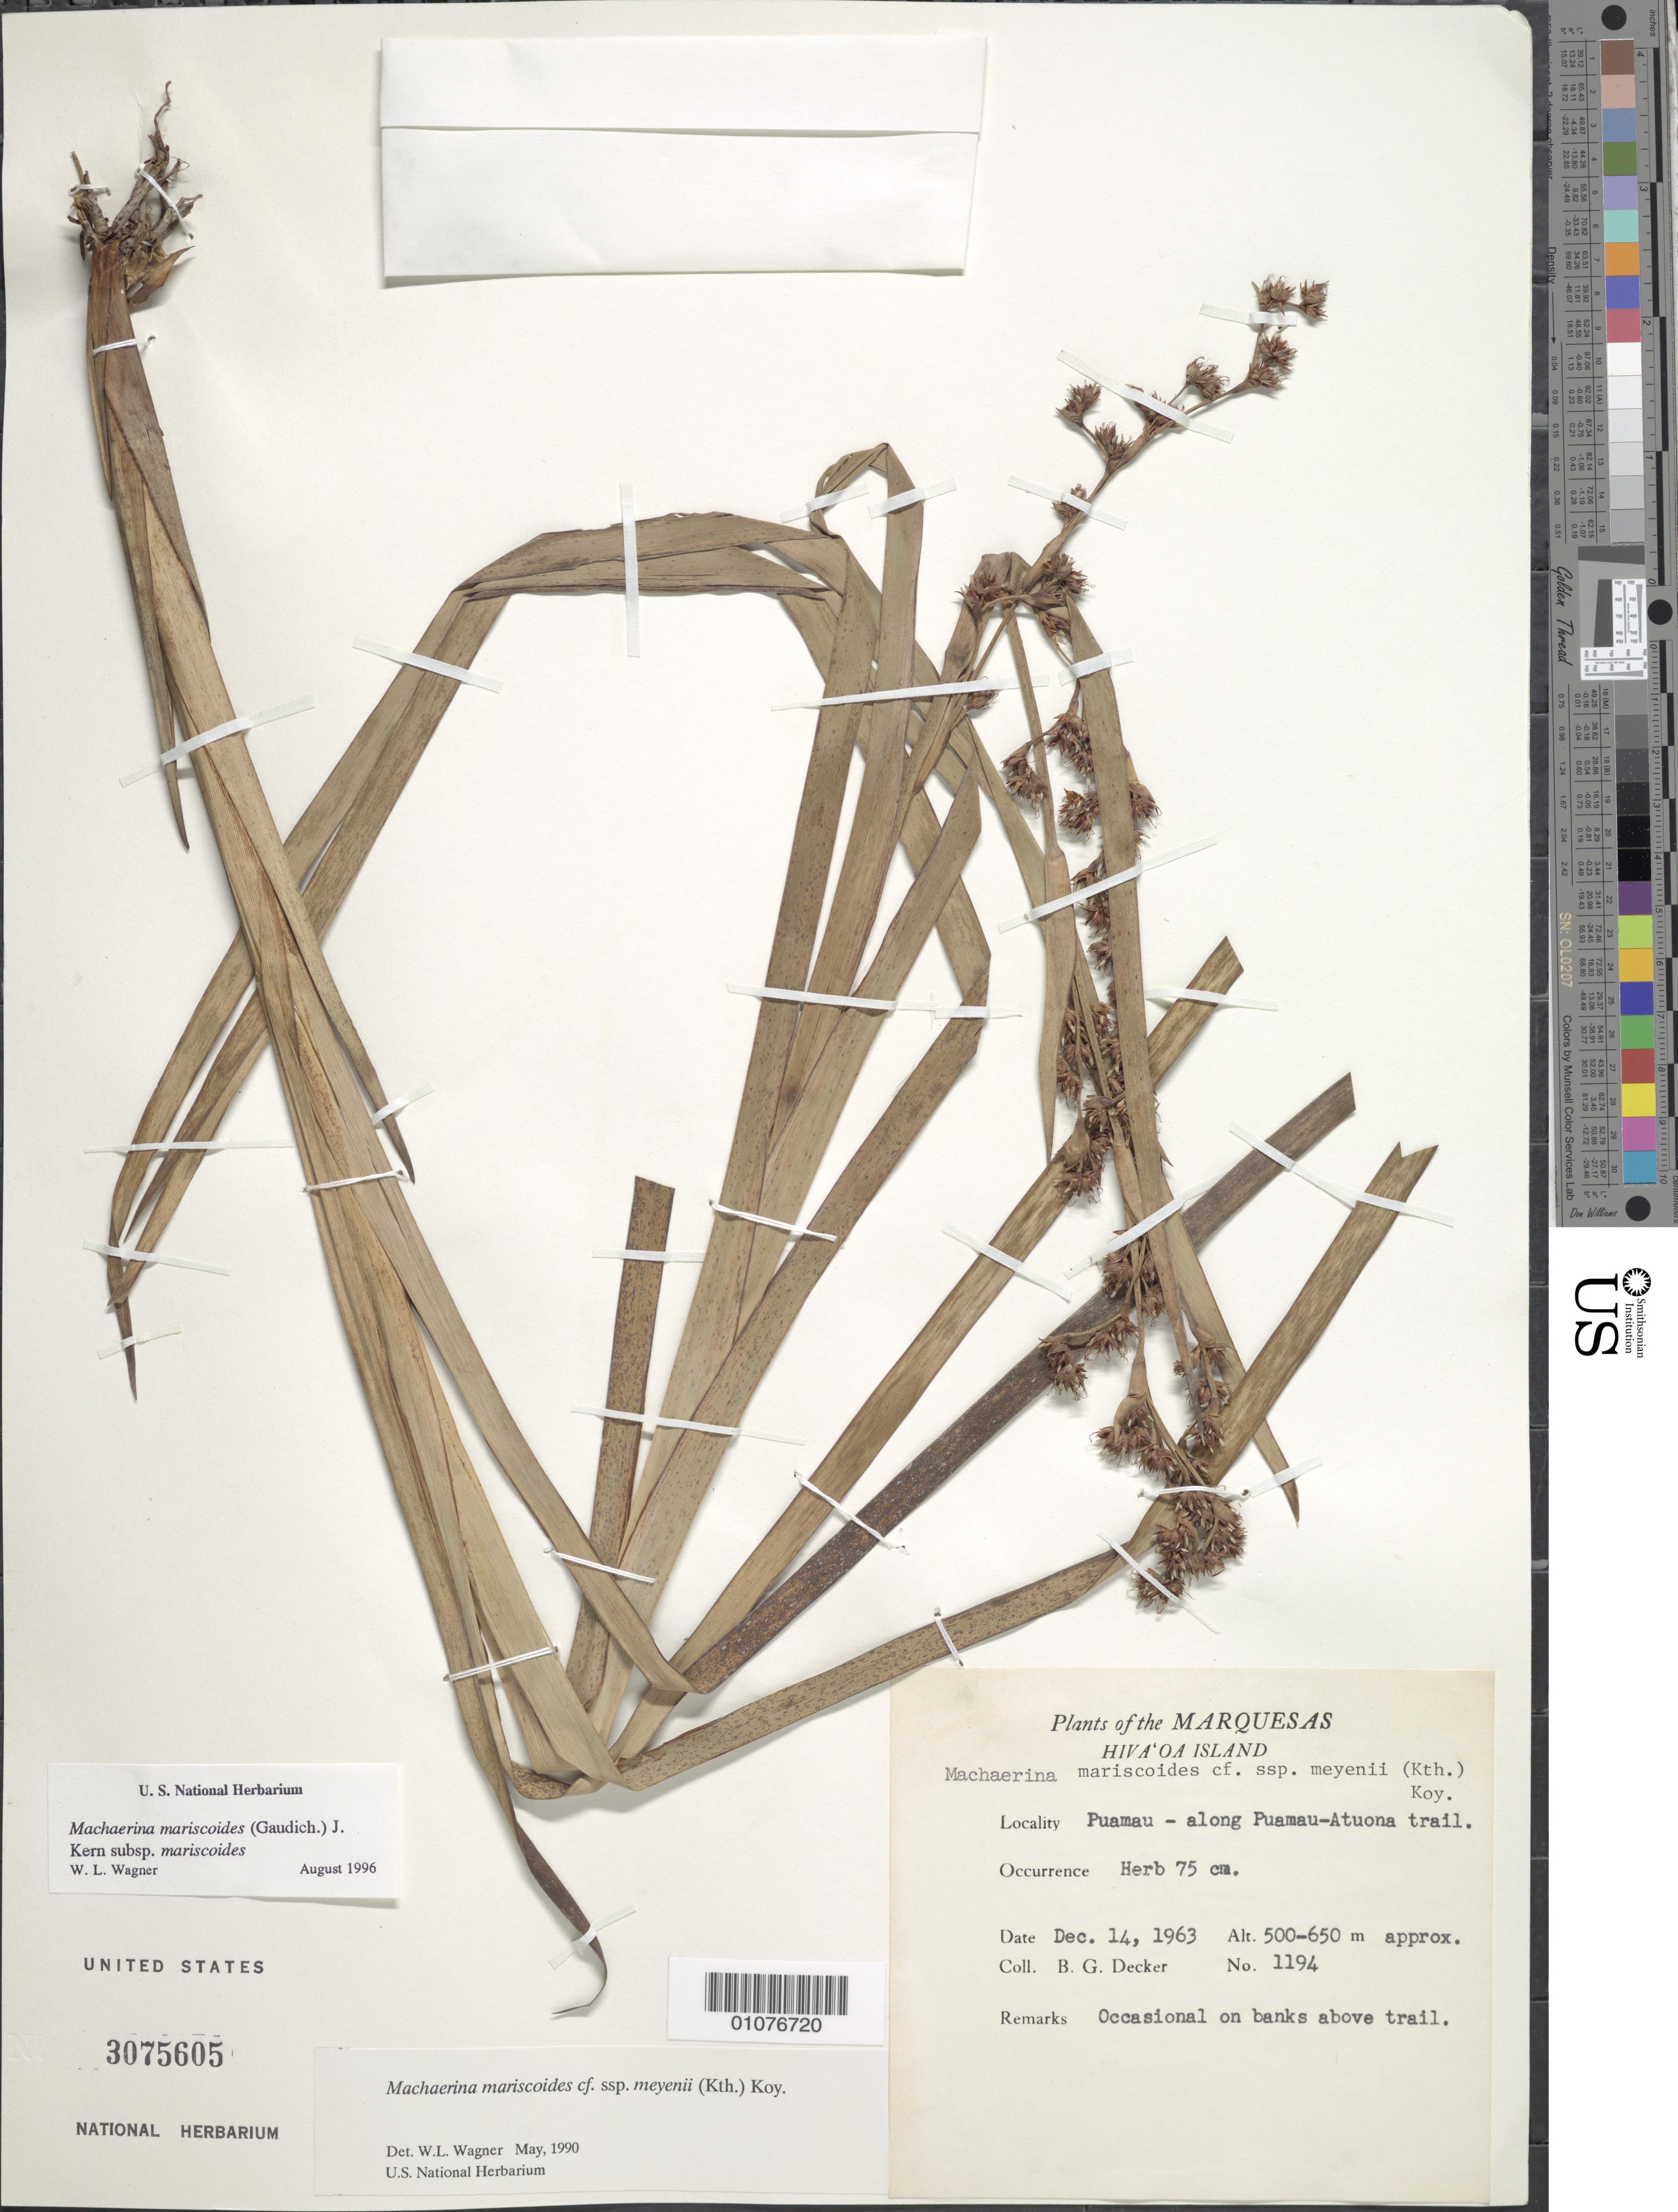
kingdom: Plantae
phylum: Tracheophyta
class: Liliopsida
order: Poales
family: Cyperaceae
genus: Machaerina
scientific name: Machaerina mariscoides subsp. mariscoides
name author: (Gaudich.) J. Kern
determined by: Wagner, W. L., (BOT), Smithsonian Institution - National Museum of Natural History (UNITED STATES)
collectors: B. G. Decker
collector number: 1194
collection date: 1963-12-14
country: French Polynesia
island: Hiva Oa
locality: Puamau, along Puamau-Atuona Trail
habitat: On banks above trail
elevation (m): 500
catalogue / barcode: US 3075605